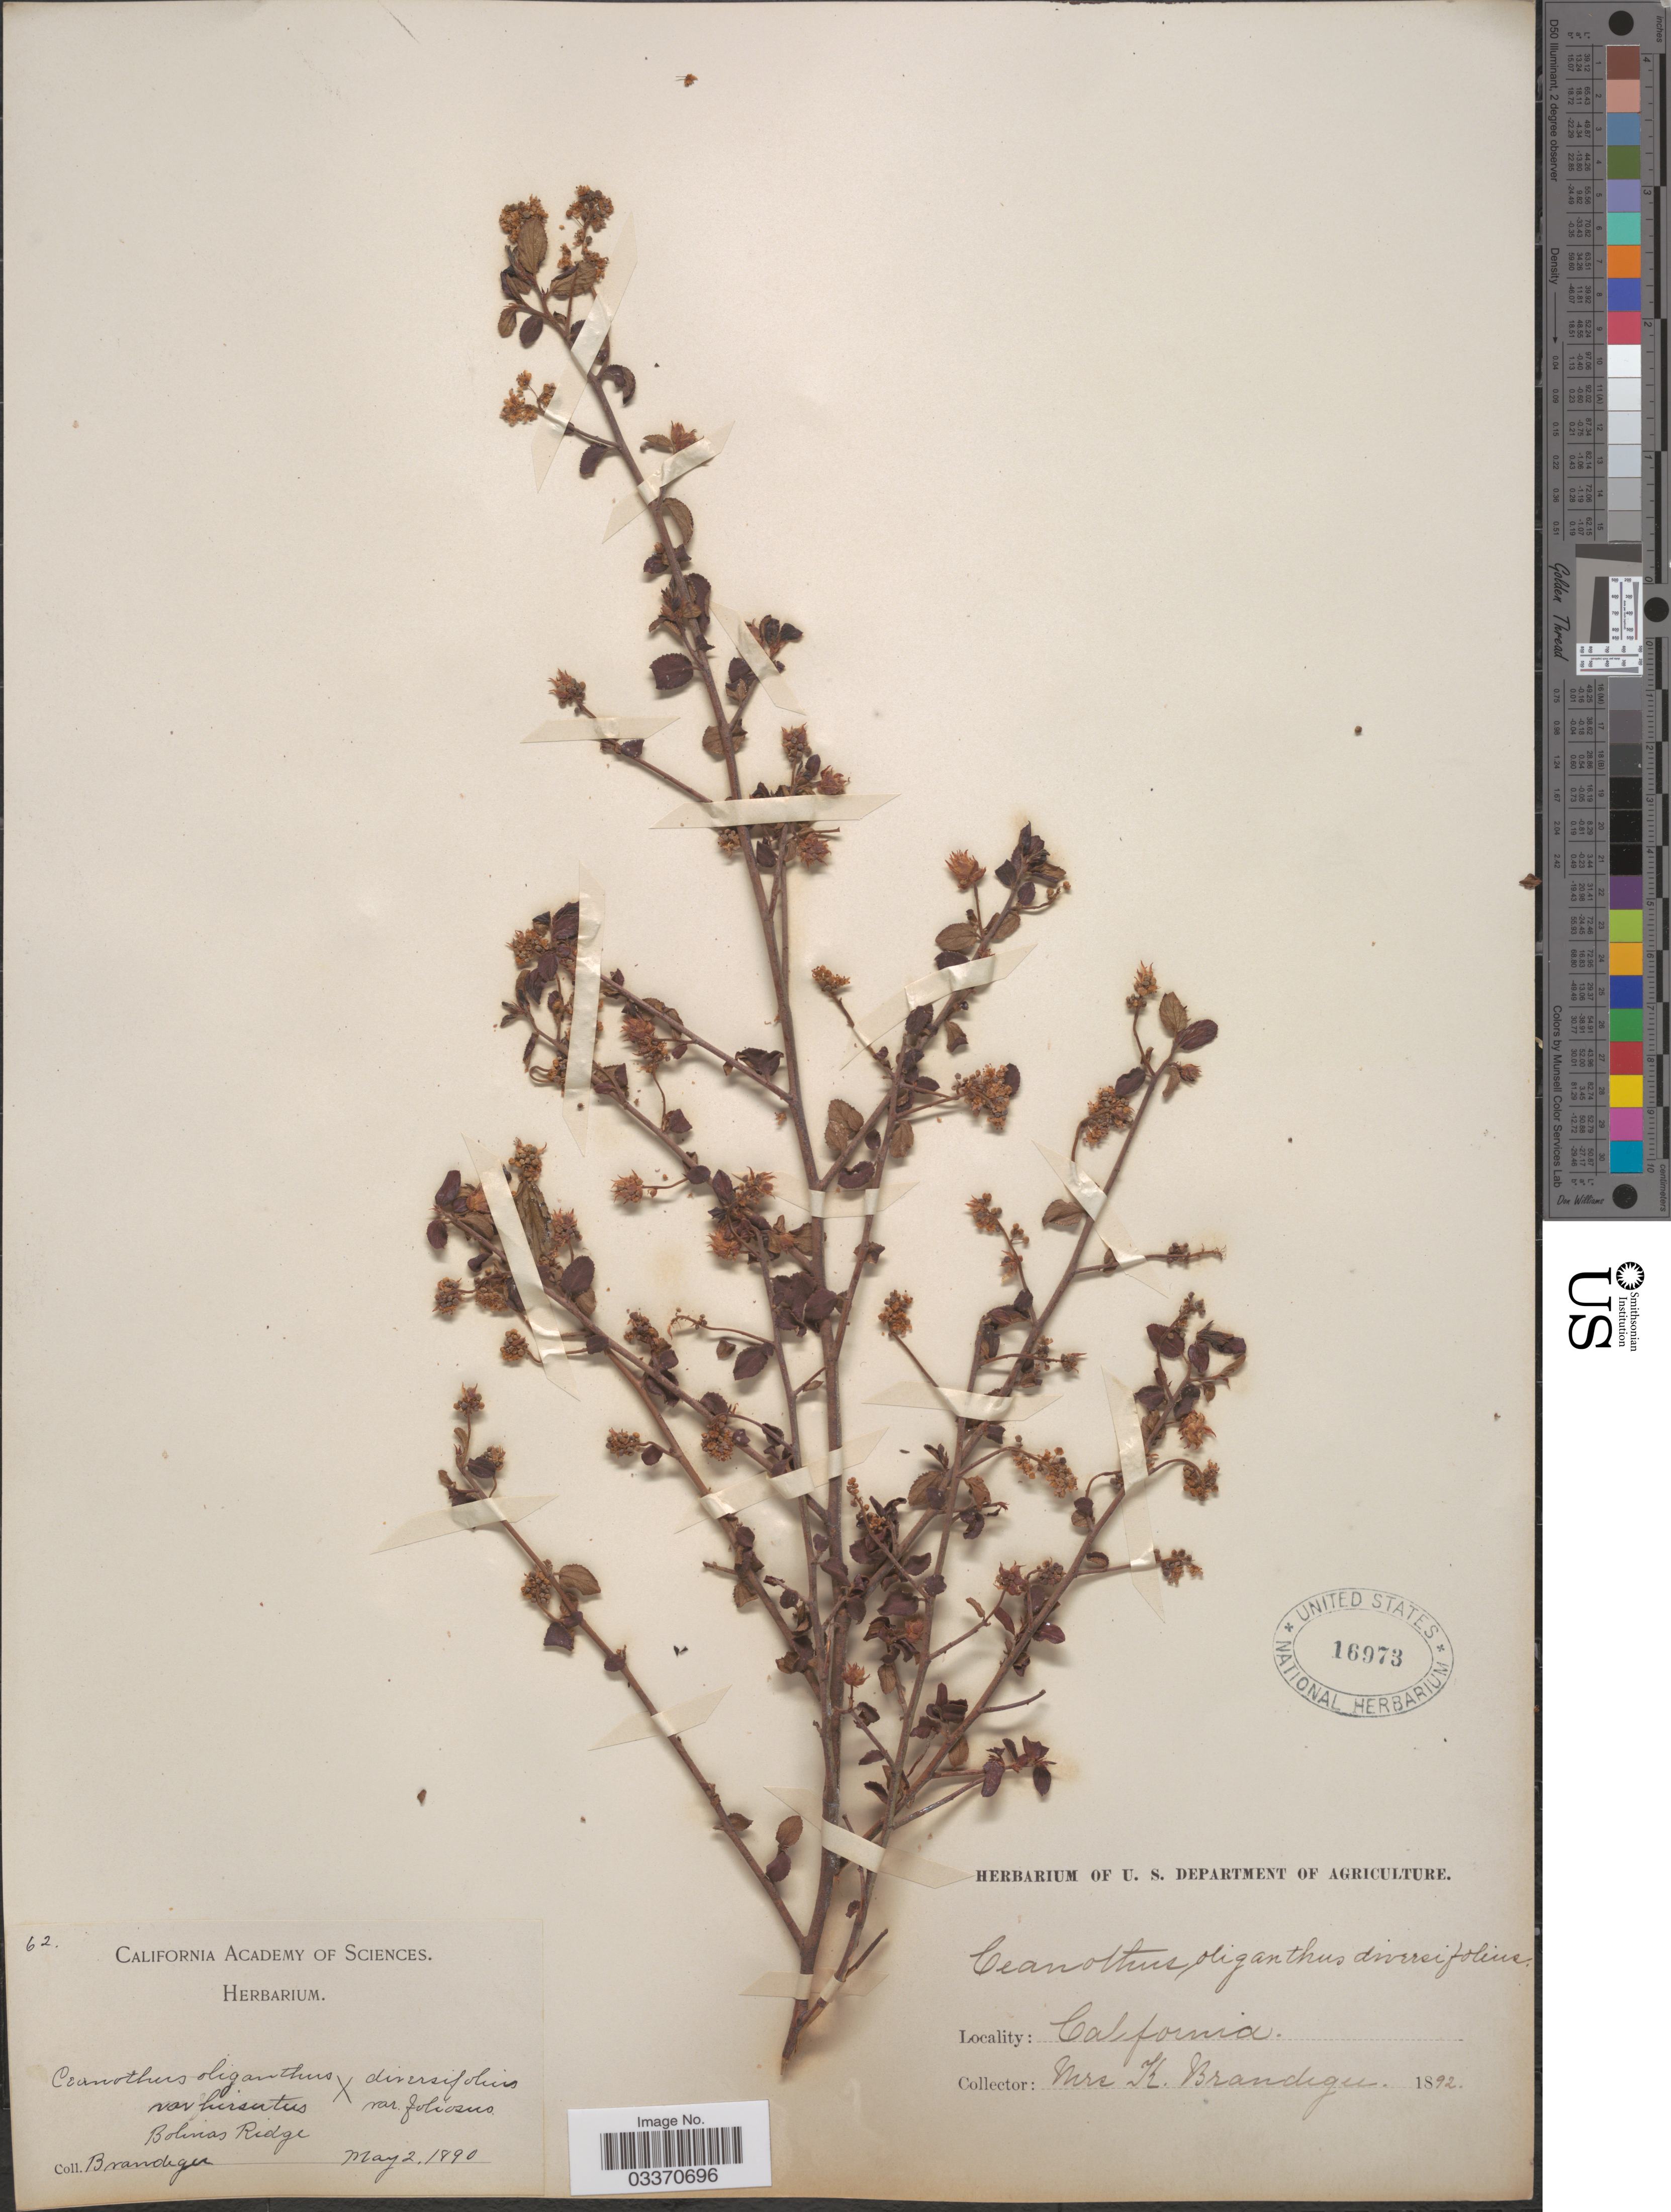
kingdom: Plantae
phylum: Tracheophyta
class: Magnoliopsida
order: Rosales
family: Rhamnaceae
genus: Ceanothus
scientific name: Ceanothus oliganthus var. hirsutus x C. diversifolius var. foliosus (Parry) K. Brandegee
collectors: K. Brandegee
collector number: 62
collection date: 1890-05-02/1892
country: United States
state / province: California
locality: Bolinas Ridge.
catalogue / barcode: US 16973